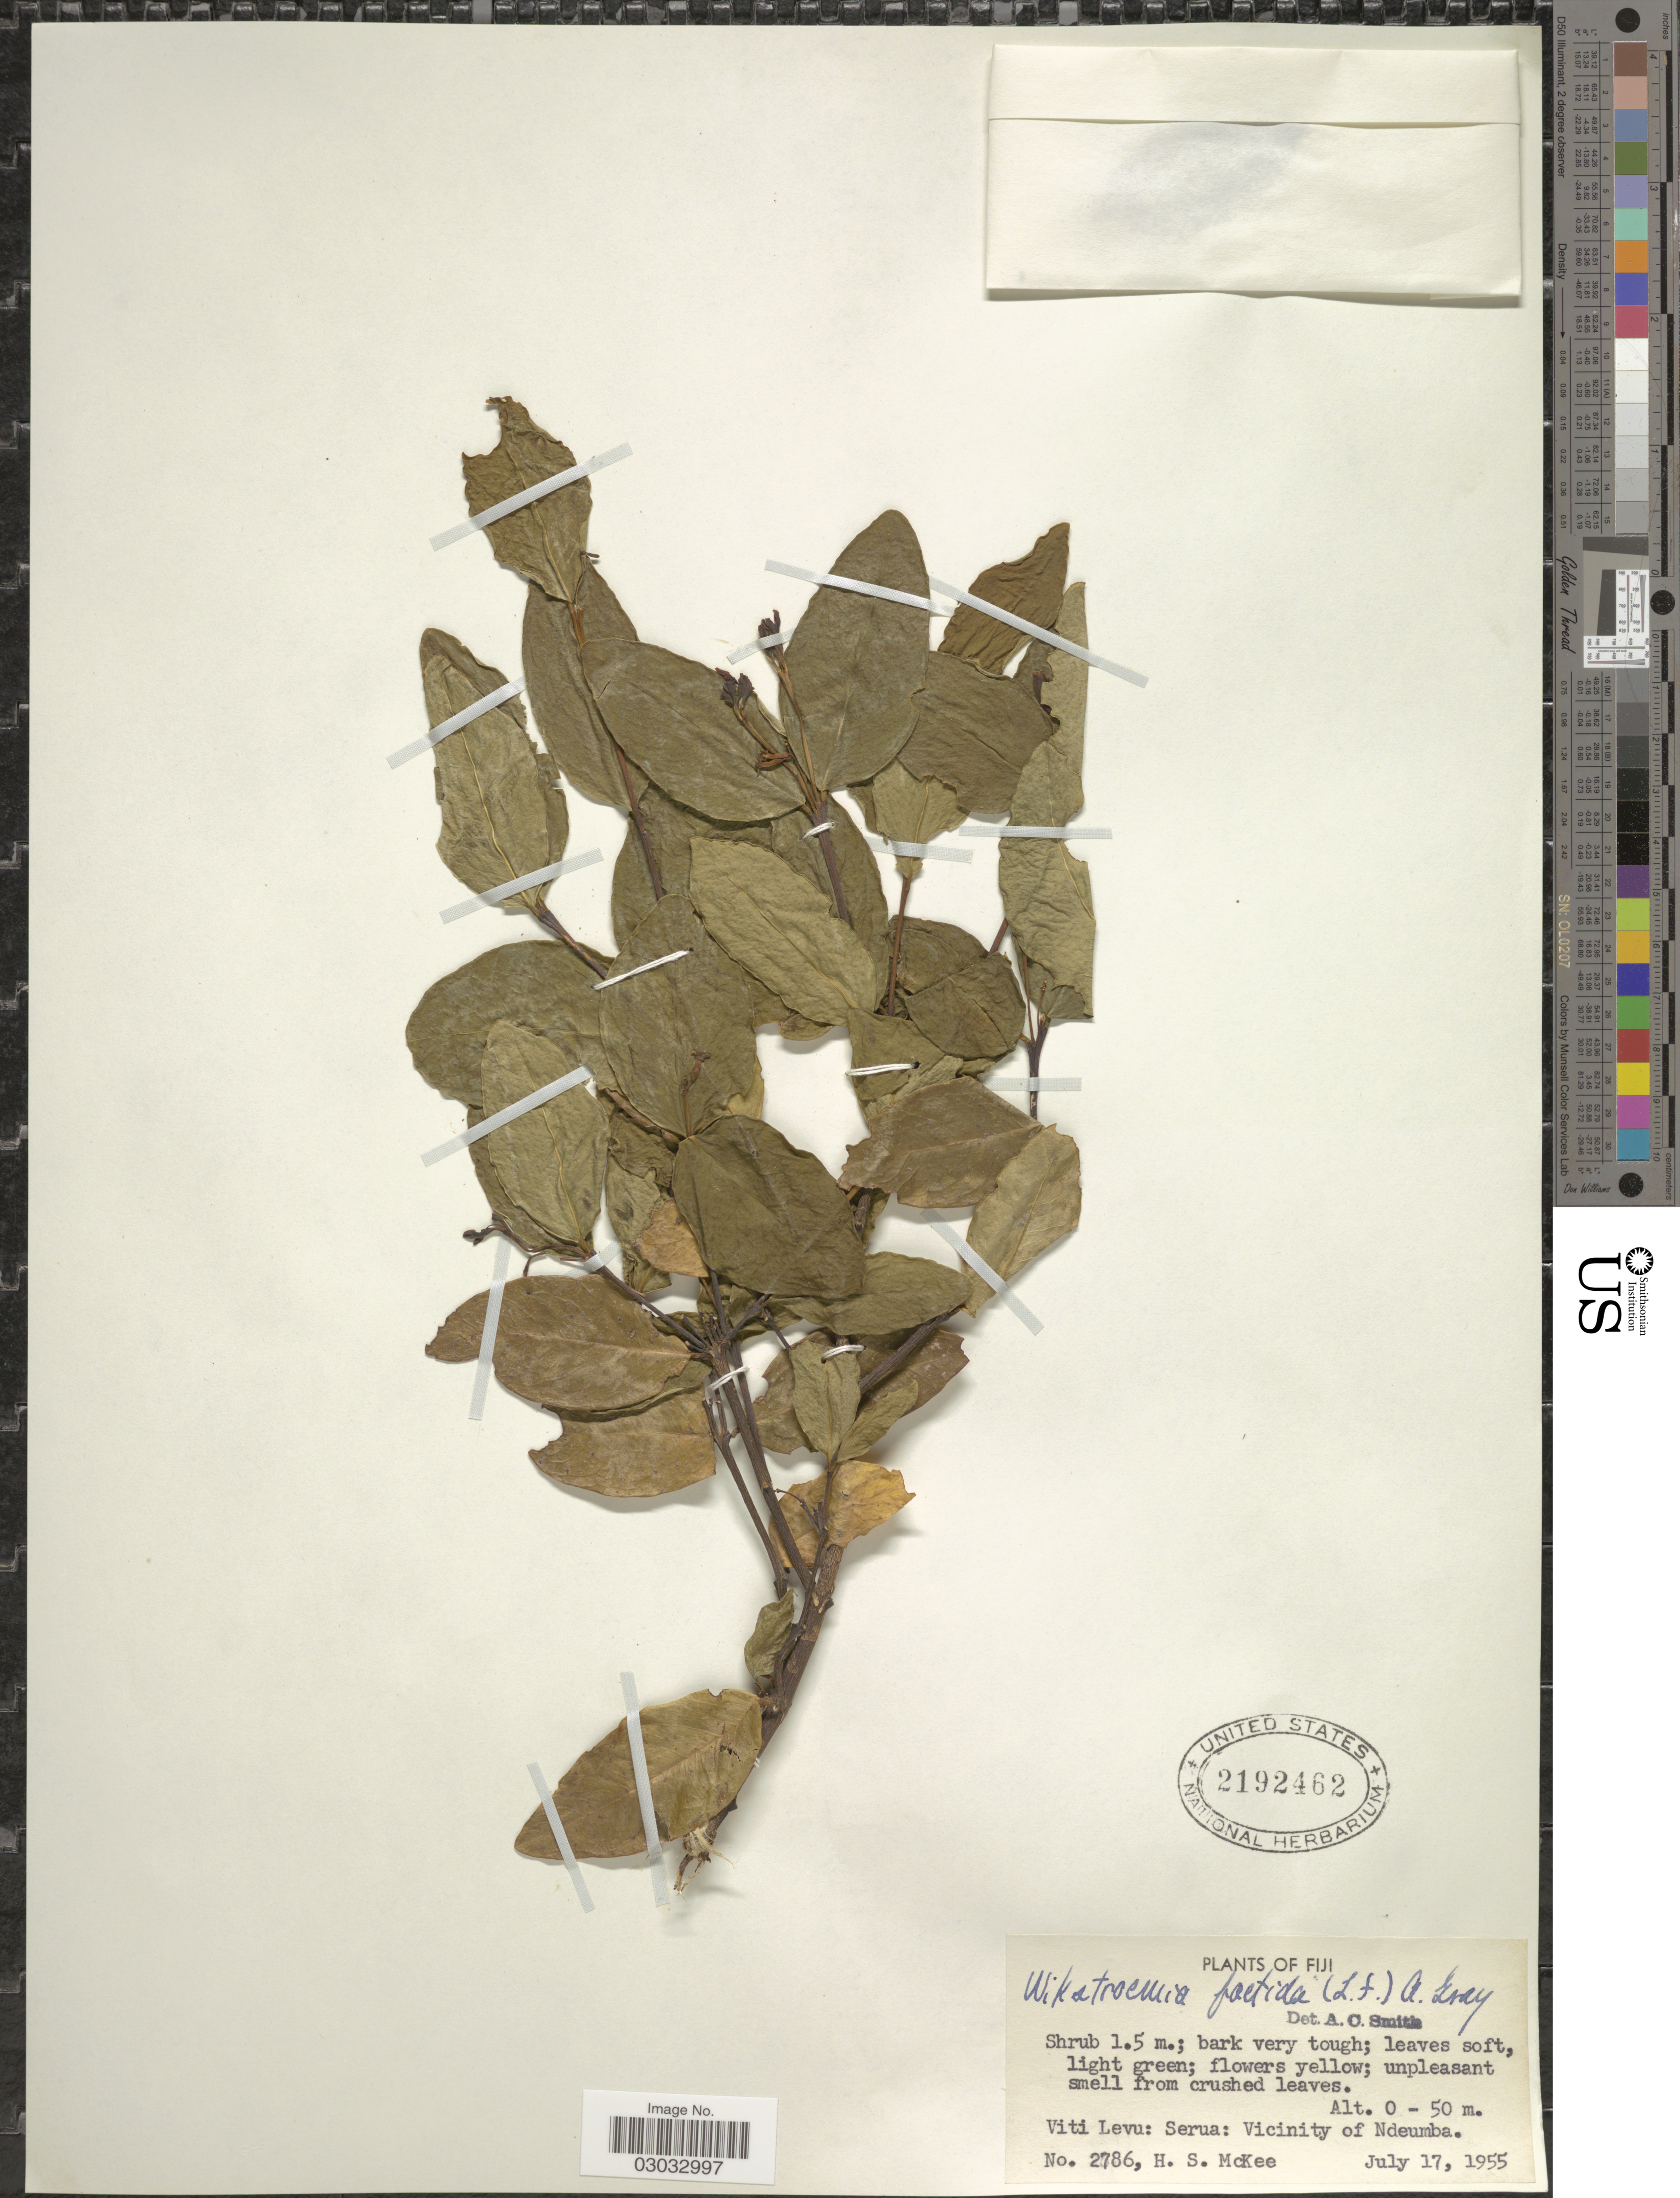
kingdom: Plantae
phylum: Tracheophyta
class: Magnoliopsida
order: Malvales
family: Thymelaeaceae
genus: Wikstroemia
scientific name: Wikstroemia coriacea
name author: Seem.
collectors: H. S. McKee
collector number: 2786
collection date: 1955-07-17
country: Fiji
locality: Viti Levu: Serua: Vicinity of Ndeumba.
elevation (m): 0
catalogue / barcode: US 2192462